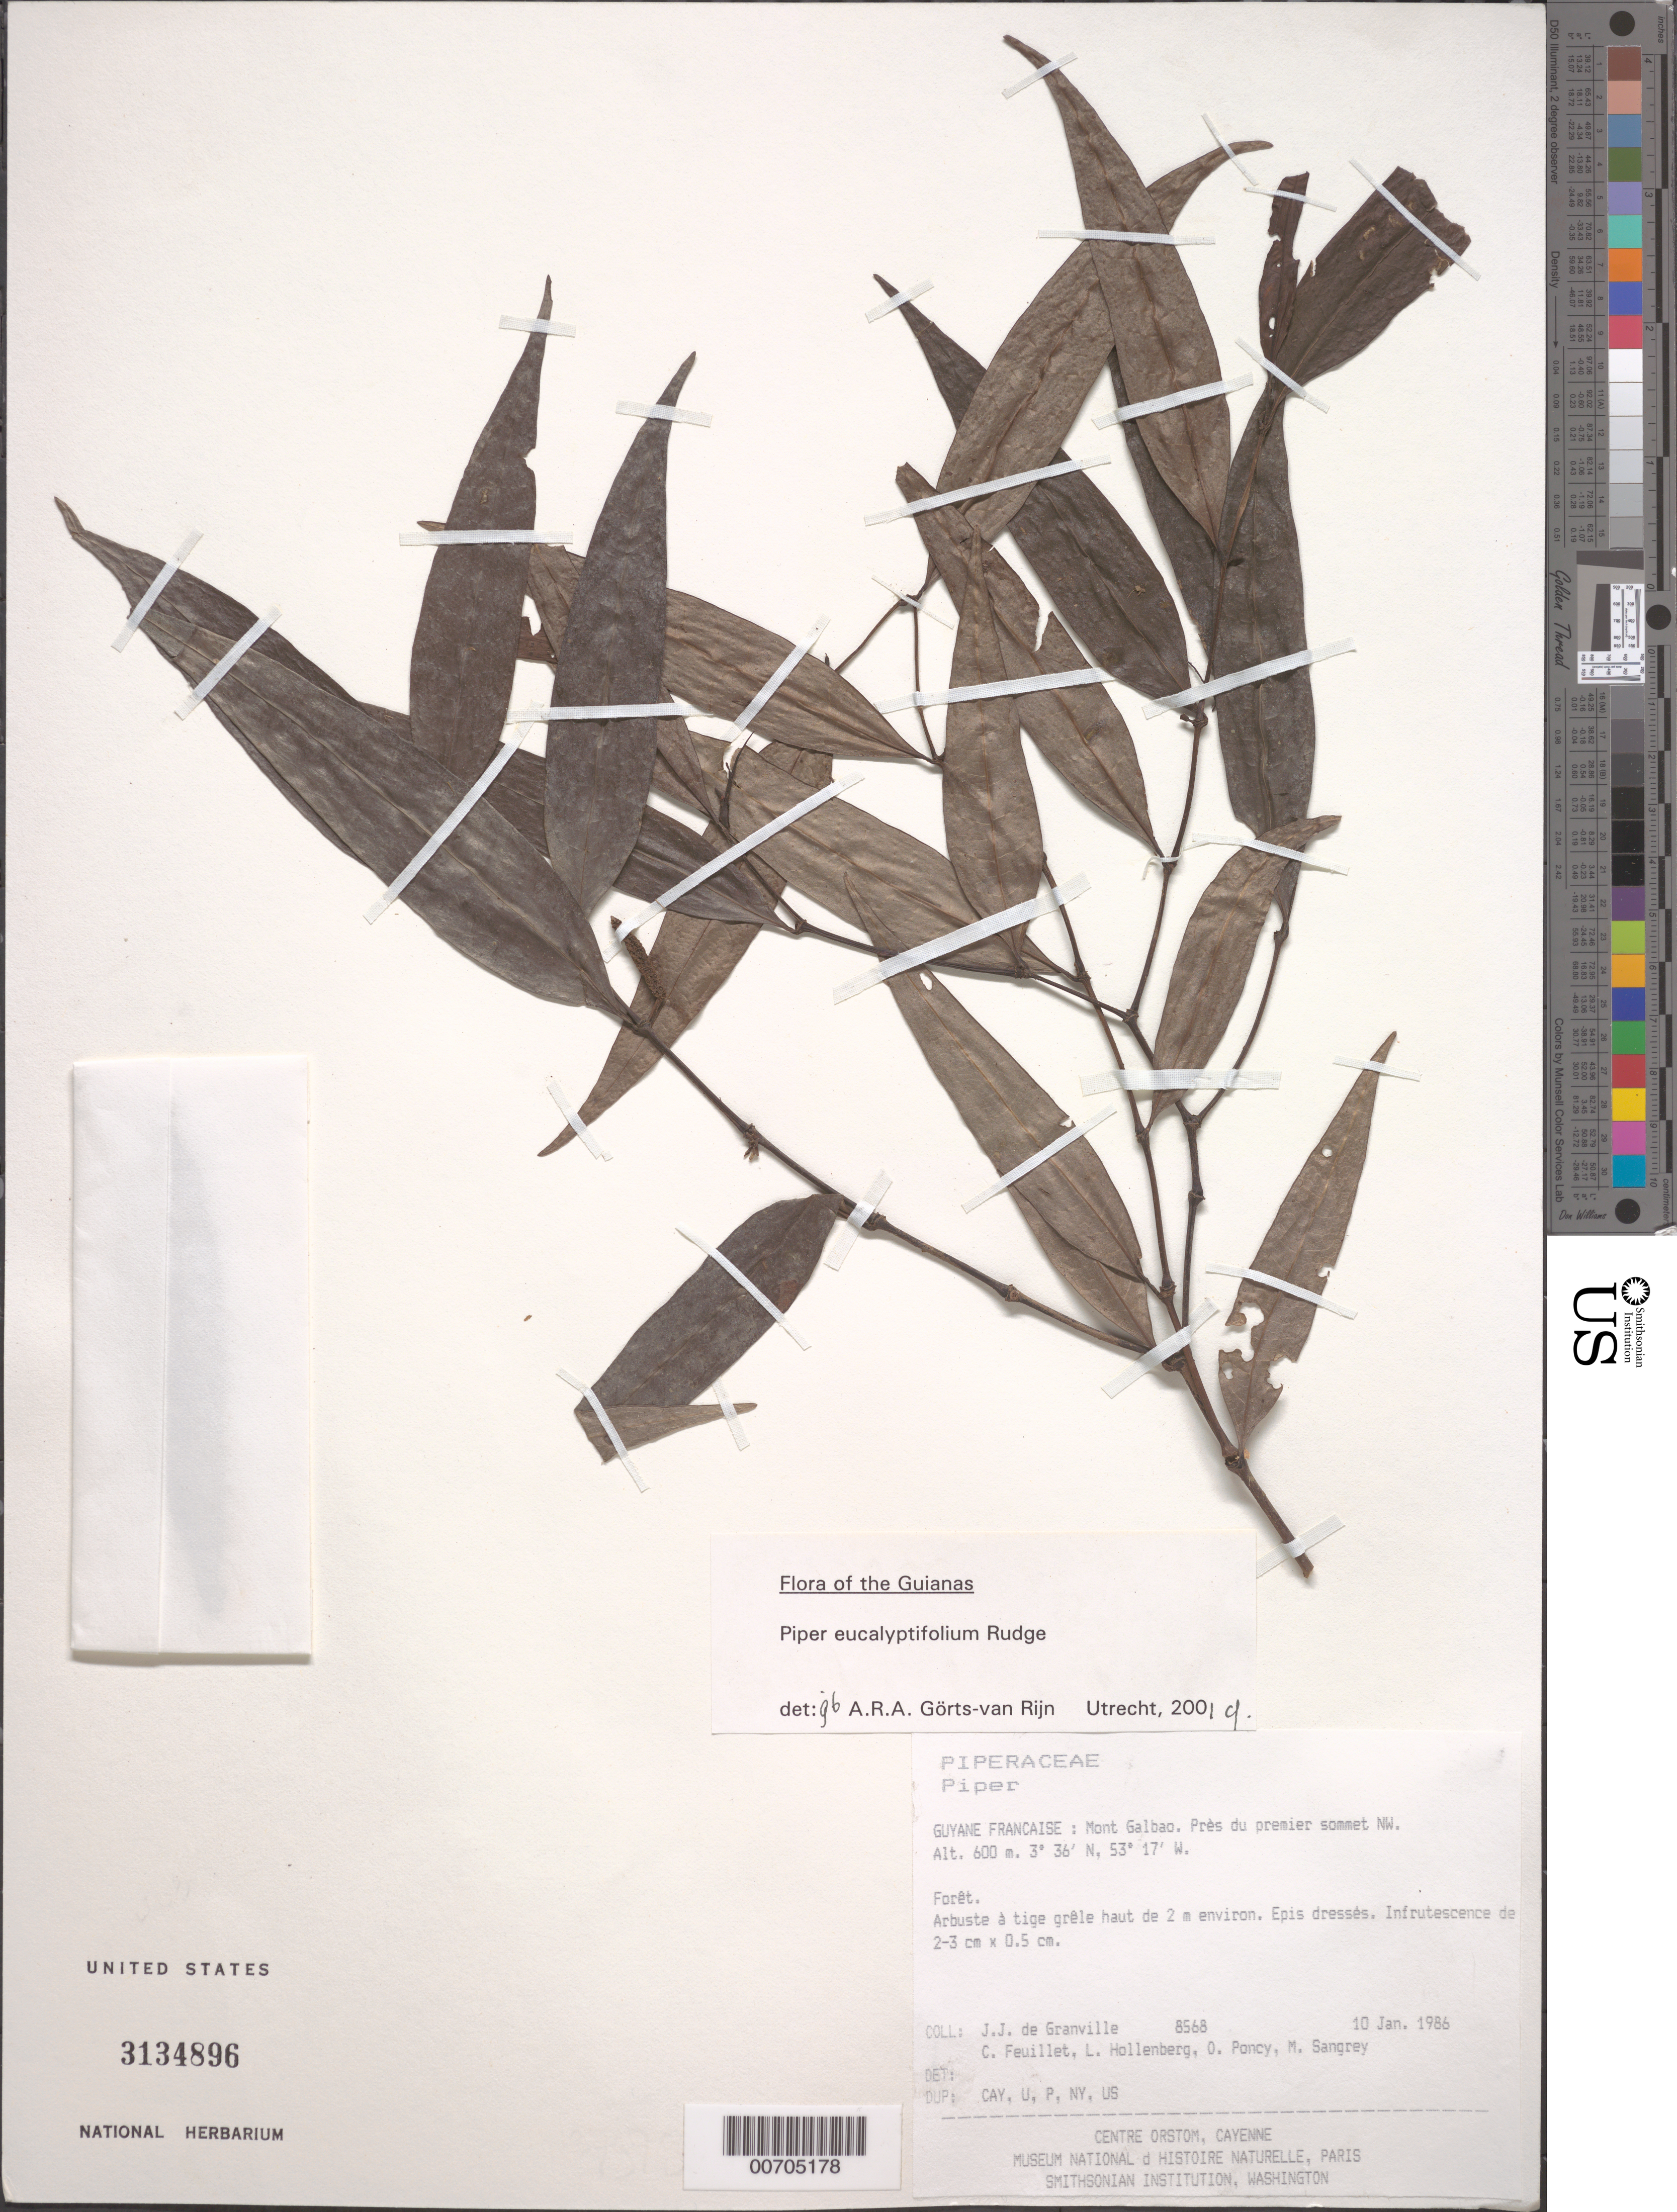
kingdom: Plantae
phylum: Tracheophyta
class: Magnoliopsida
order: Piperales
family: Piperaceae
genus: Piper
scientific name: Piper eucalyptifolium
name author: Rudge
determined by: Görts-van Rijn, A. R. A.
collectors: J.-J. de Granville, C. Feuillet, L. Hollenberg, O. Poncy & M. S. Sangrey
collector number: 8568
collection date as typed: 10-Jan-86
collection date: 1986-01-10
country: French Guiana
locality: Mont Galbao. Premier sommet NW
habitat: Forêt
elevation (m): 600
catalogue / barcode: US 3134896